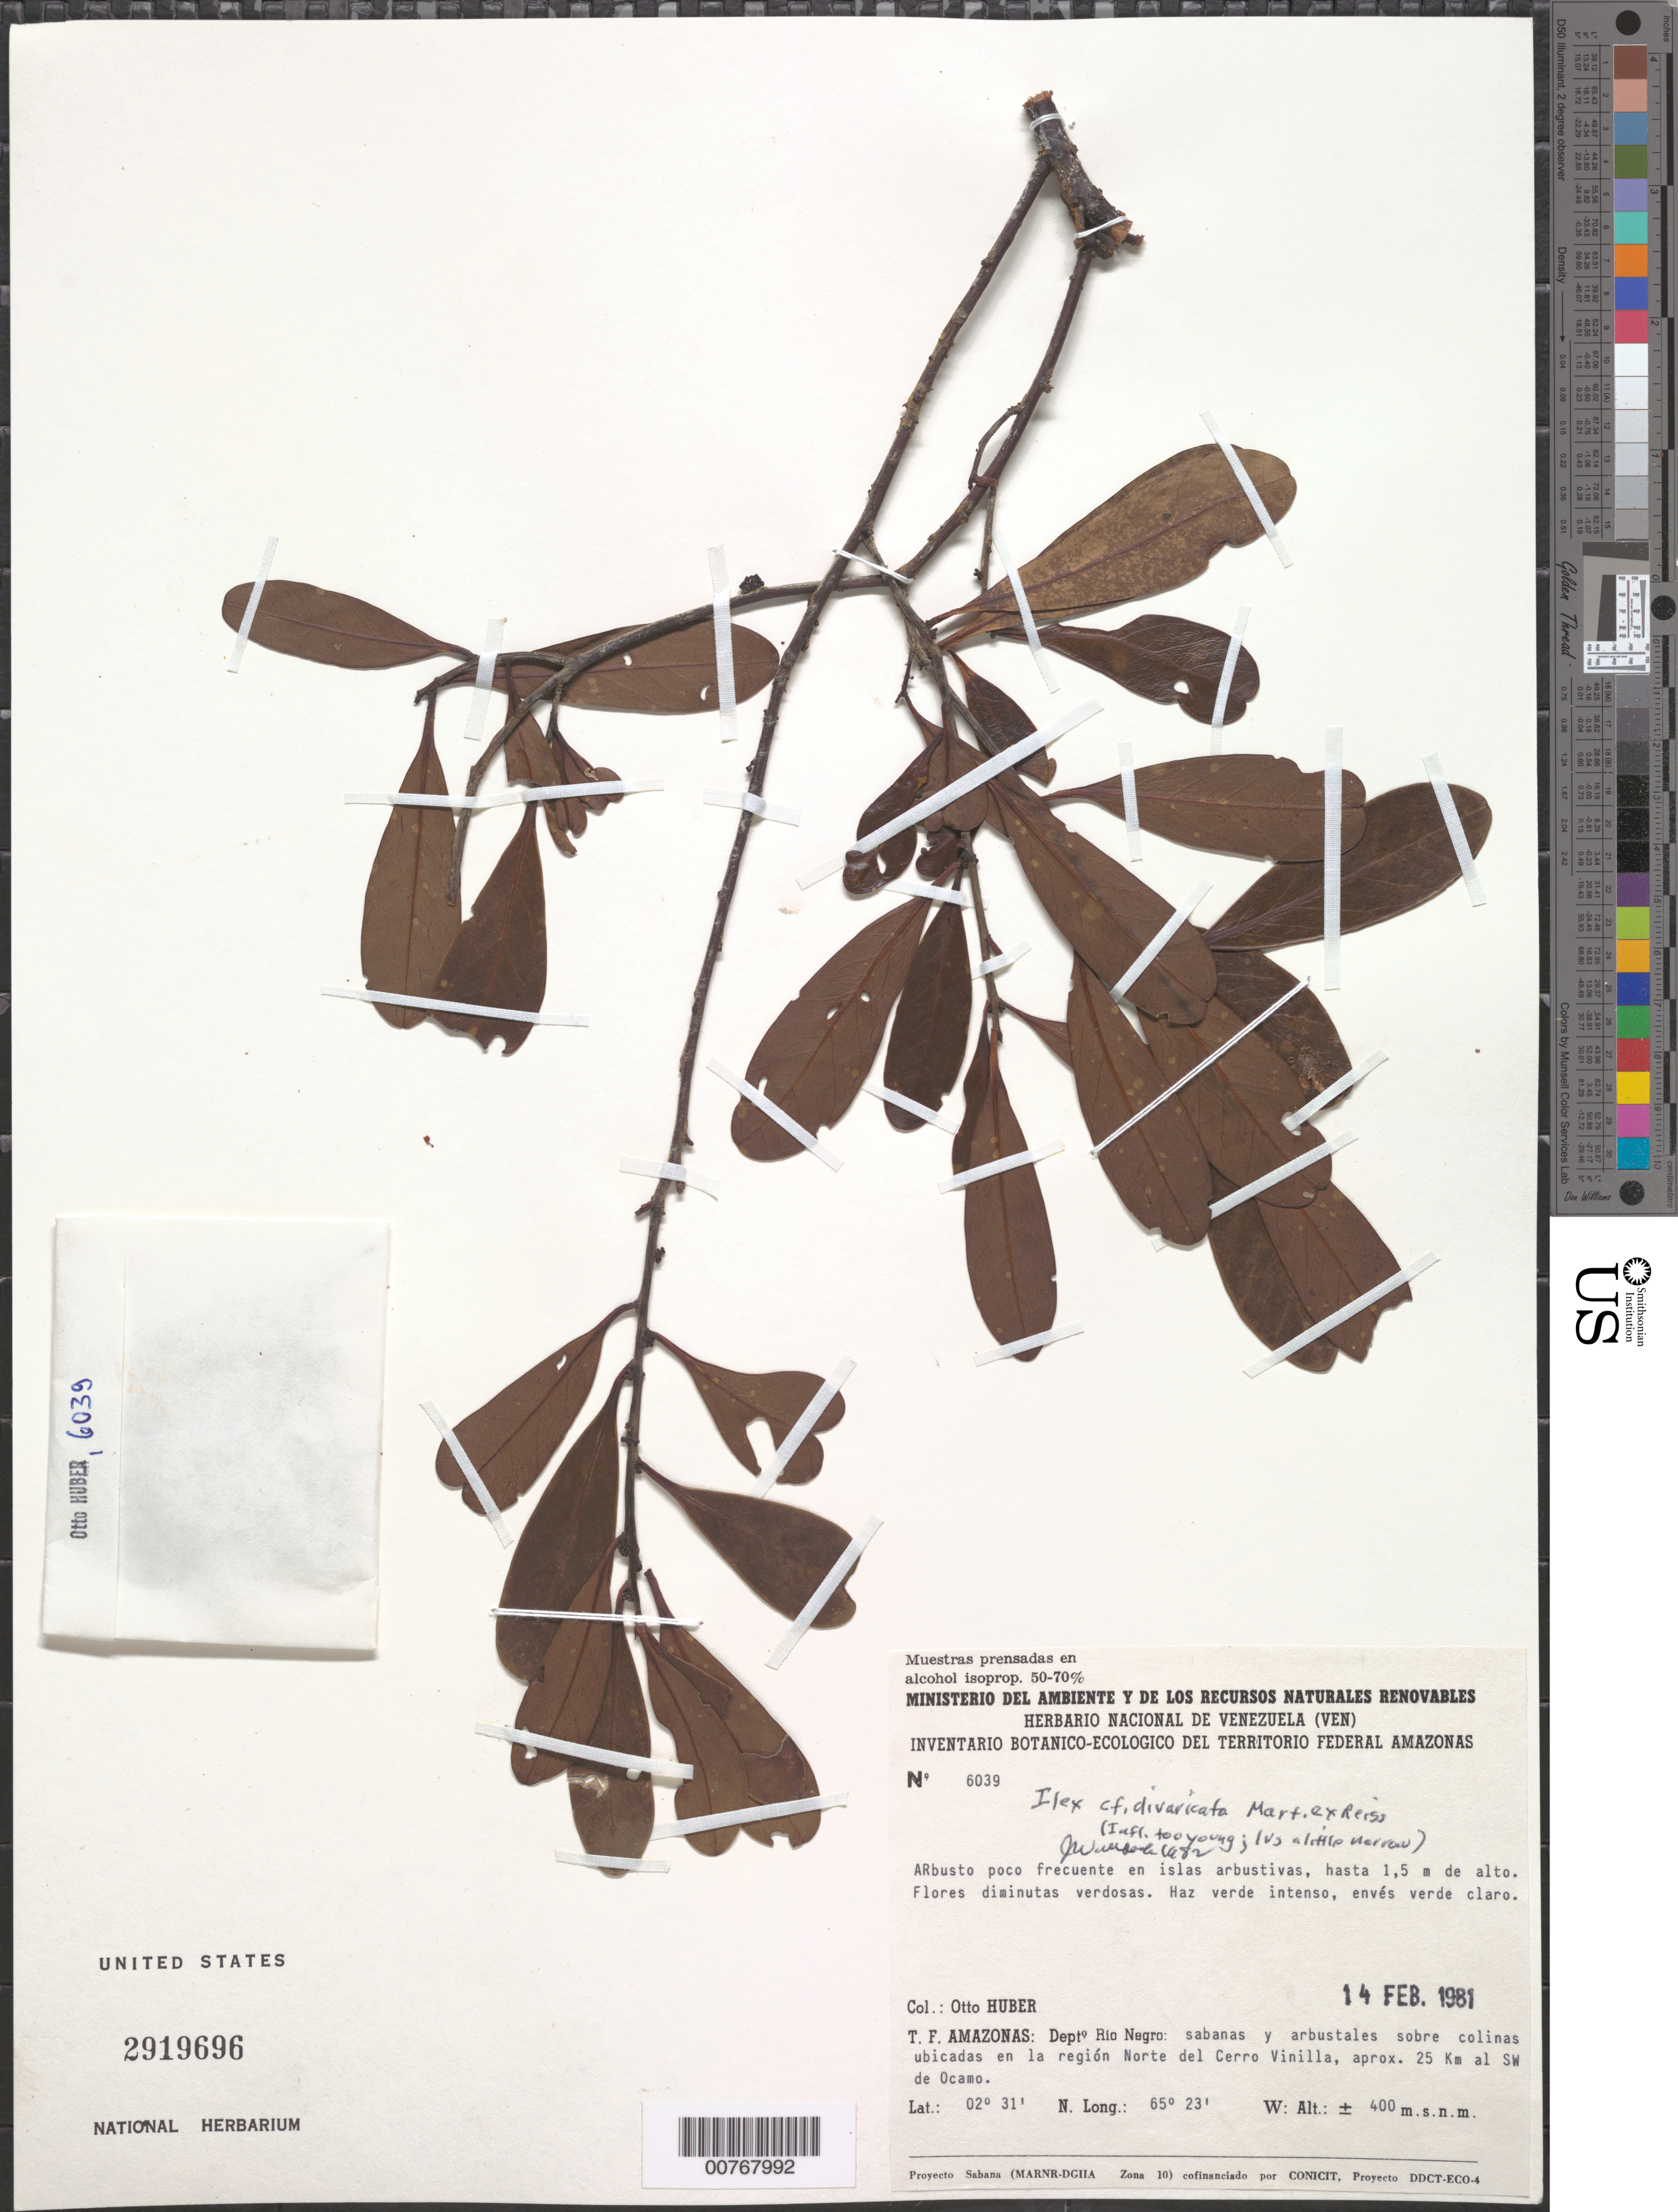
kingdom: Plantae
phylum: Tracheophyta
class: Magnoliopsida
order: Aquifoliales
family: Aquifoliaceae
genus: Ilex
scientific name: Ilex divaricata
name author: Mart. ex Reissek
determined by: Wurdack, John J., (US), US (UNITED STATES)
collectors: O. Huber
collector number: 6039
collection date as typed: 14-Feb-81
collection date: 1981-02-14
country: Venezuela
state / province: Amazonas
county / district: Río Negro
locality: Cerro Vinilla, norte, aprox. 25 km al SW de Ocamo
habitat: Shrub islands in savannas and shrubland on hills (sabanas y arbustales sobre colinas)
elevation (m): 400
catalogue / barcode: US 2919696